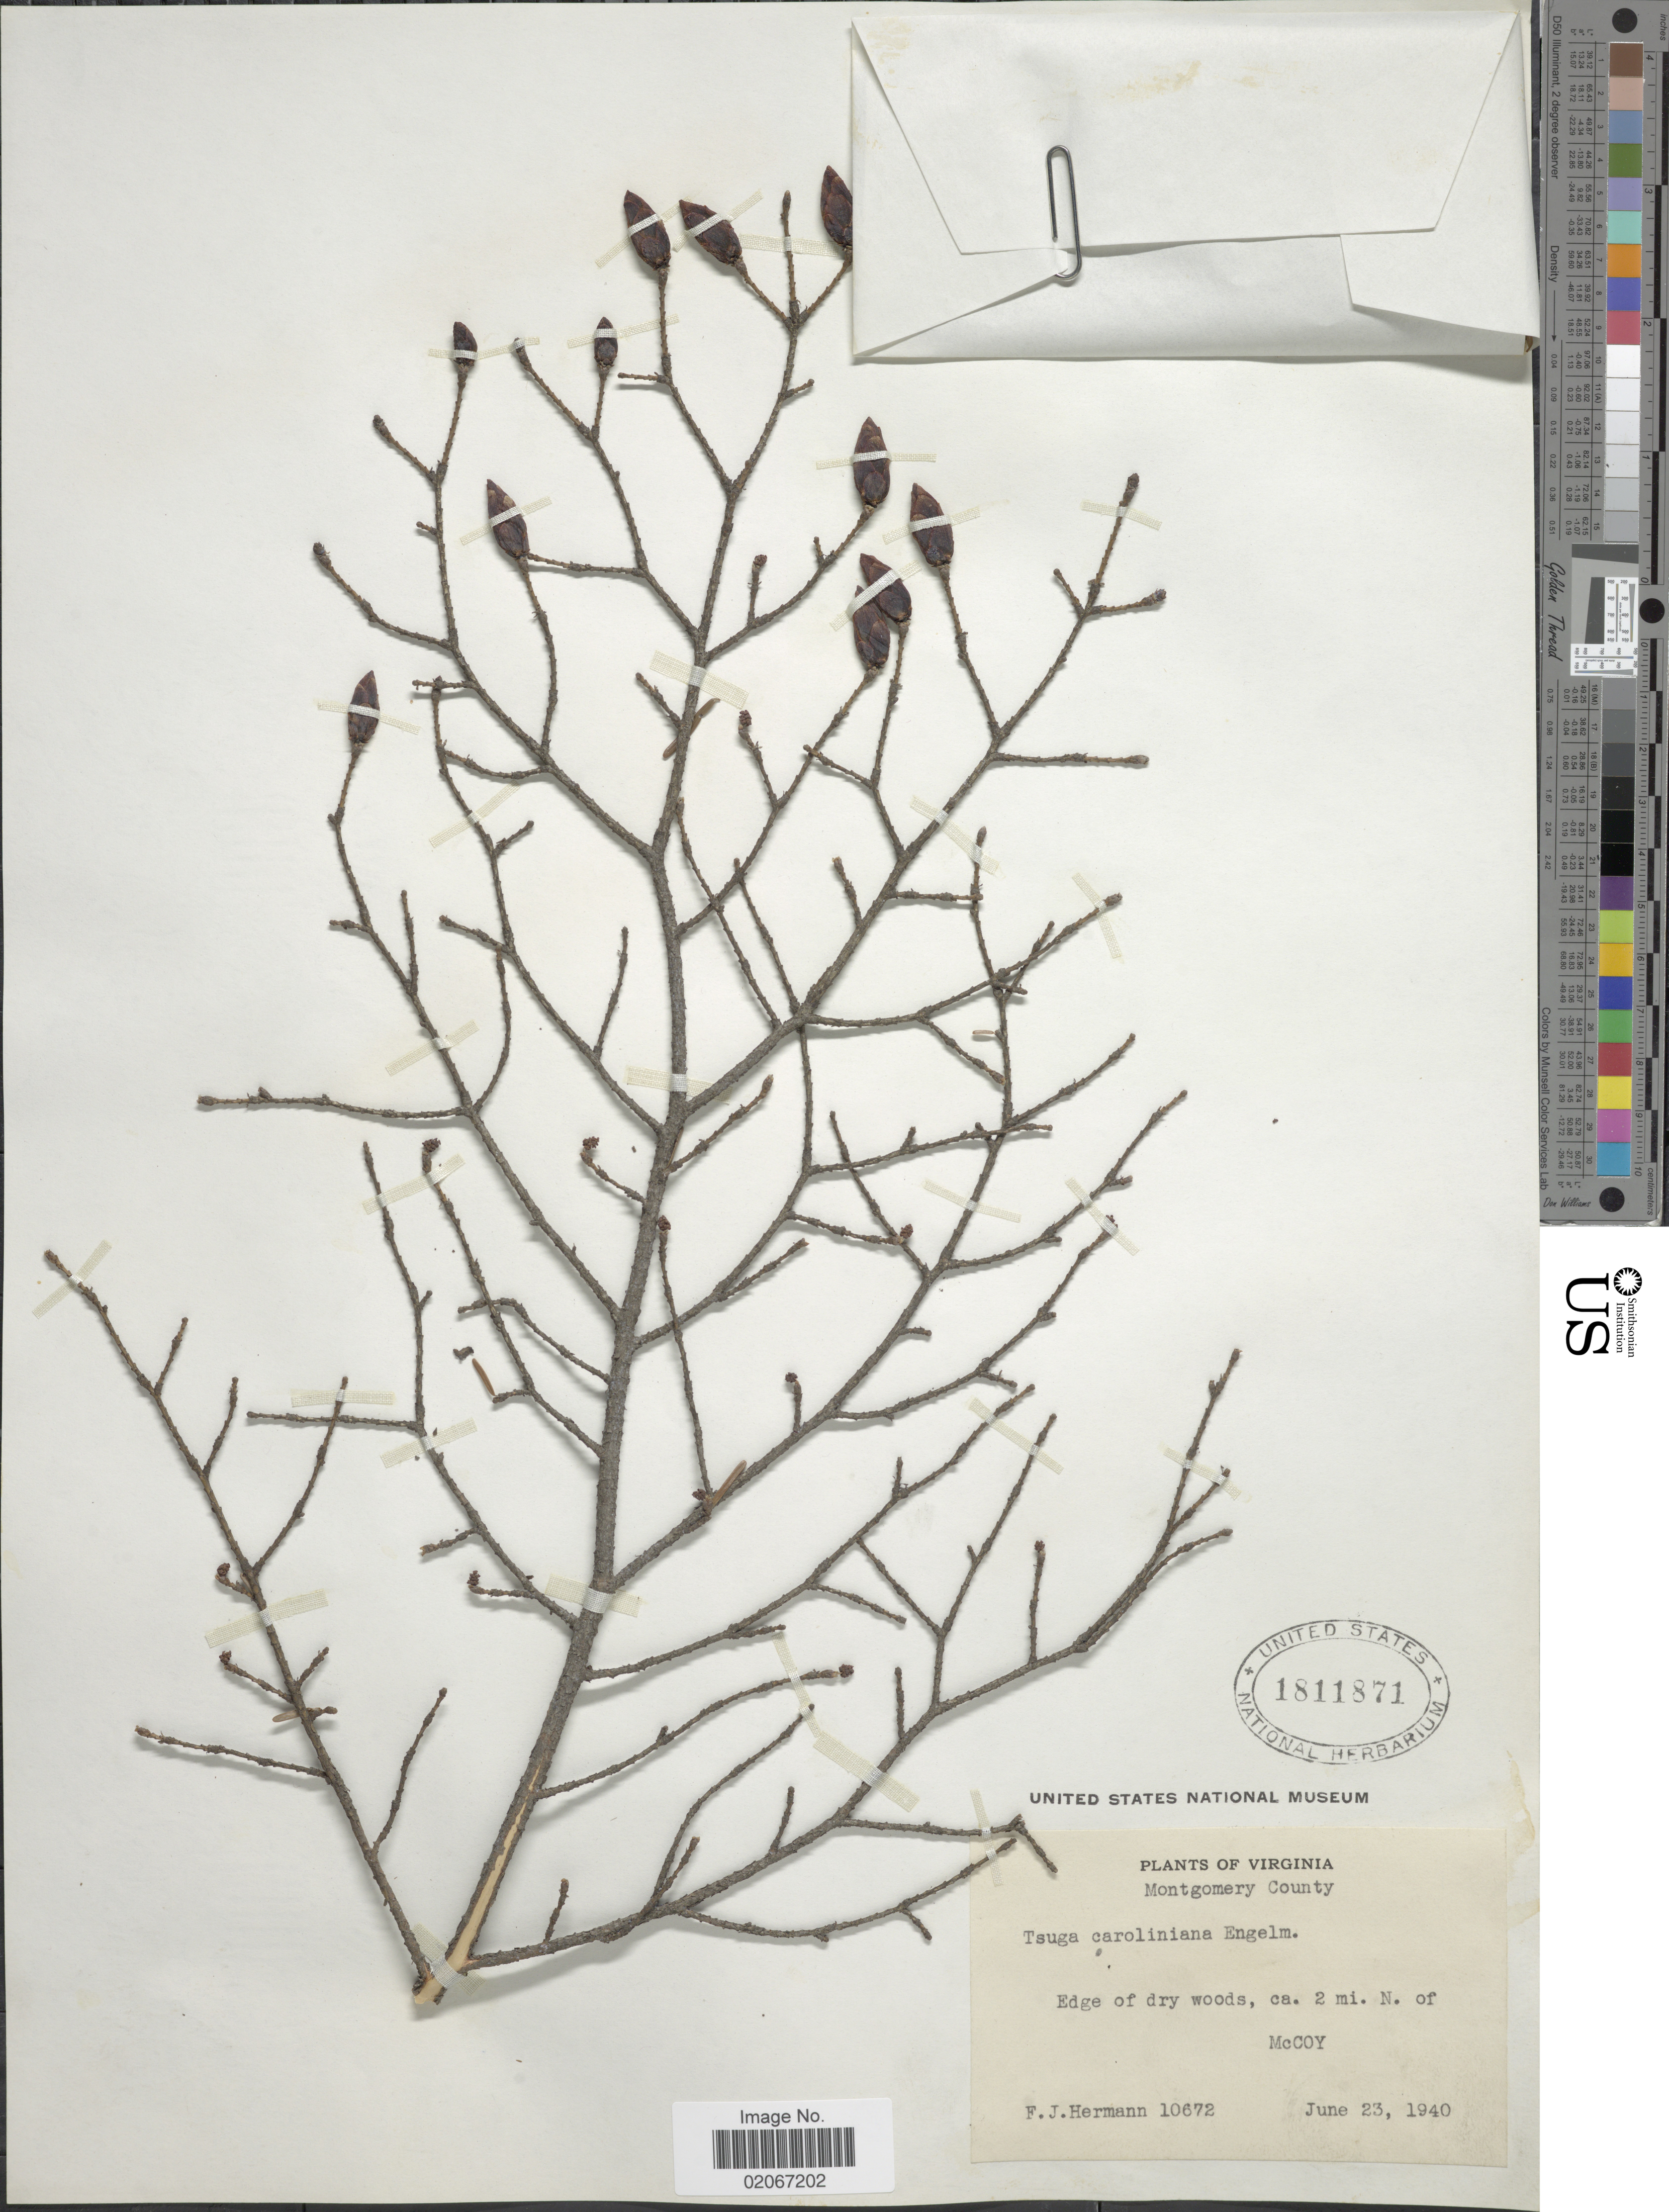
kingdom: Plantae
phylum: Tracheophyta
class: Pinopsida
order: Pinales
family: Pinaceae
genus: Tsuga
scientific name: Tsuga caroliniana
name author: Engelm.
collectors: F. J. Hermann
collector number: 10672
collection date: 1940-06-23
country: United States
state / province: Virginia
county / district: Montgomery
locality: Edge of dry woods, ca. 2 mi. N. of McCoy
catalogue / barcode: US 1811871